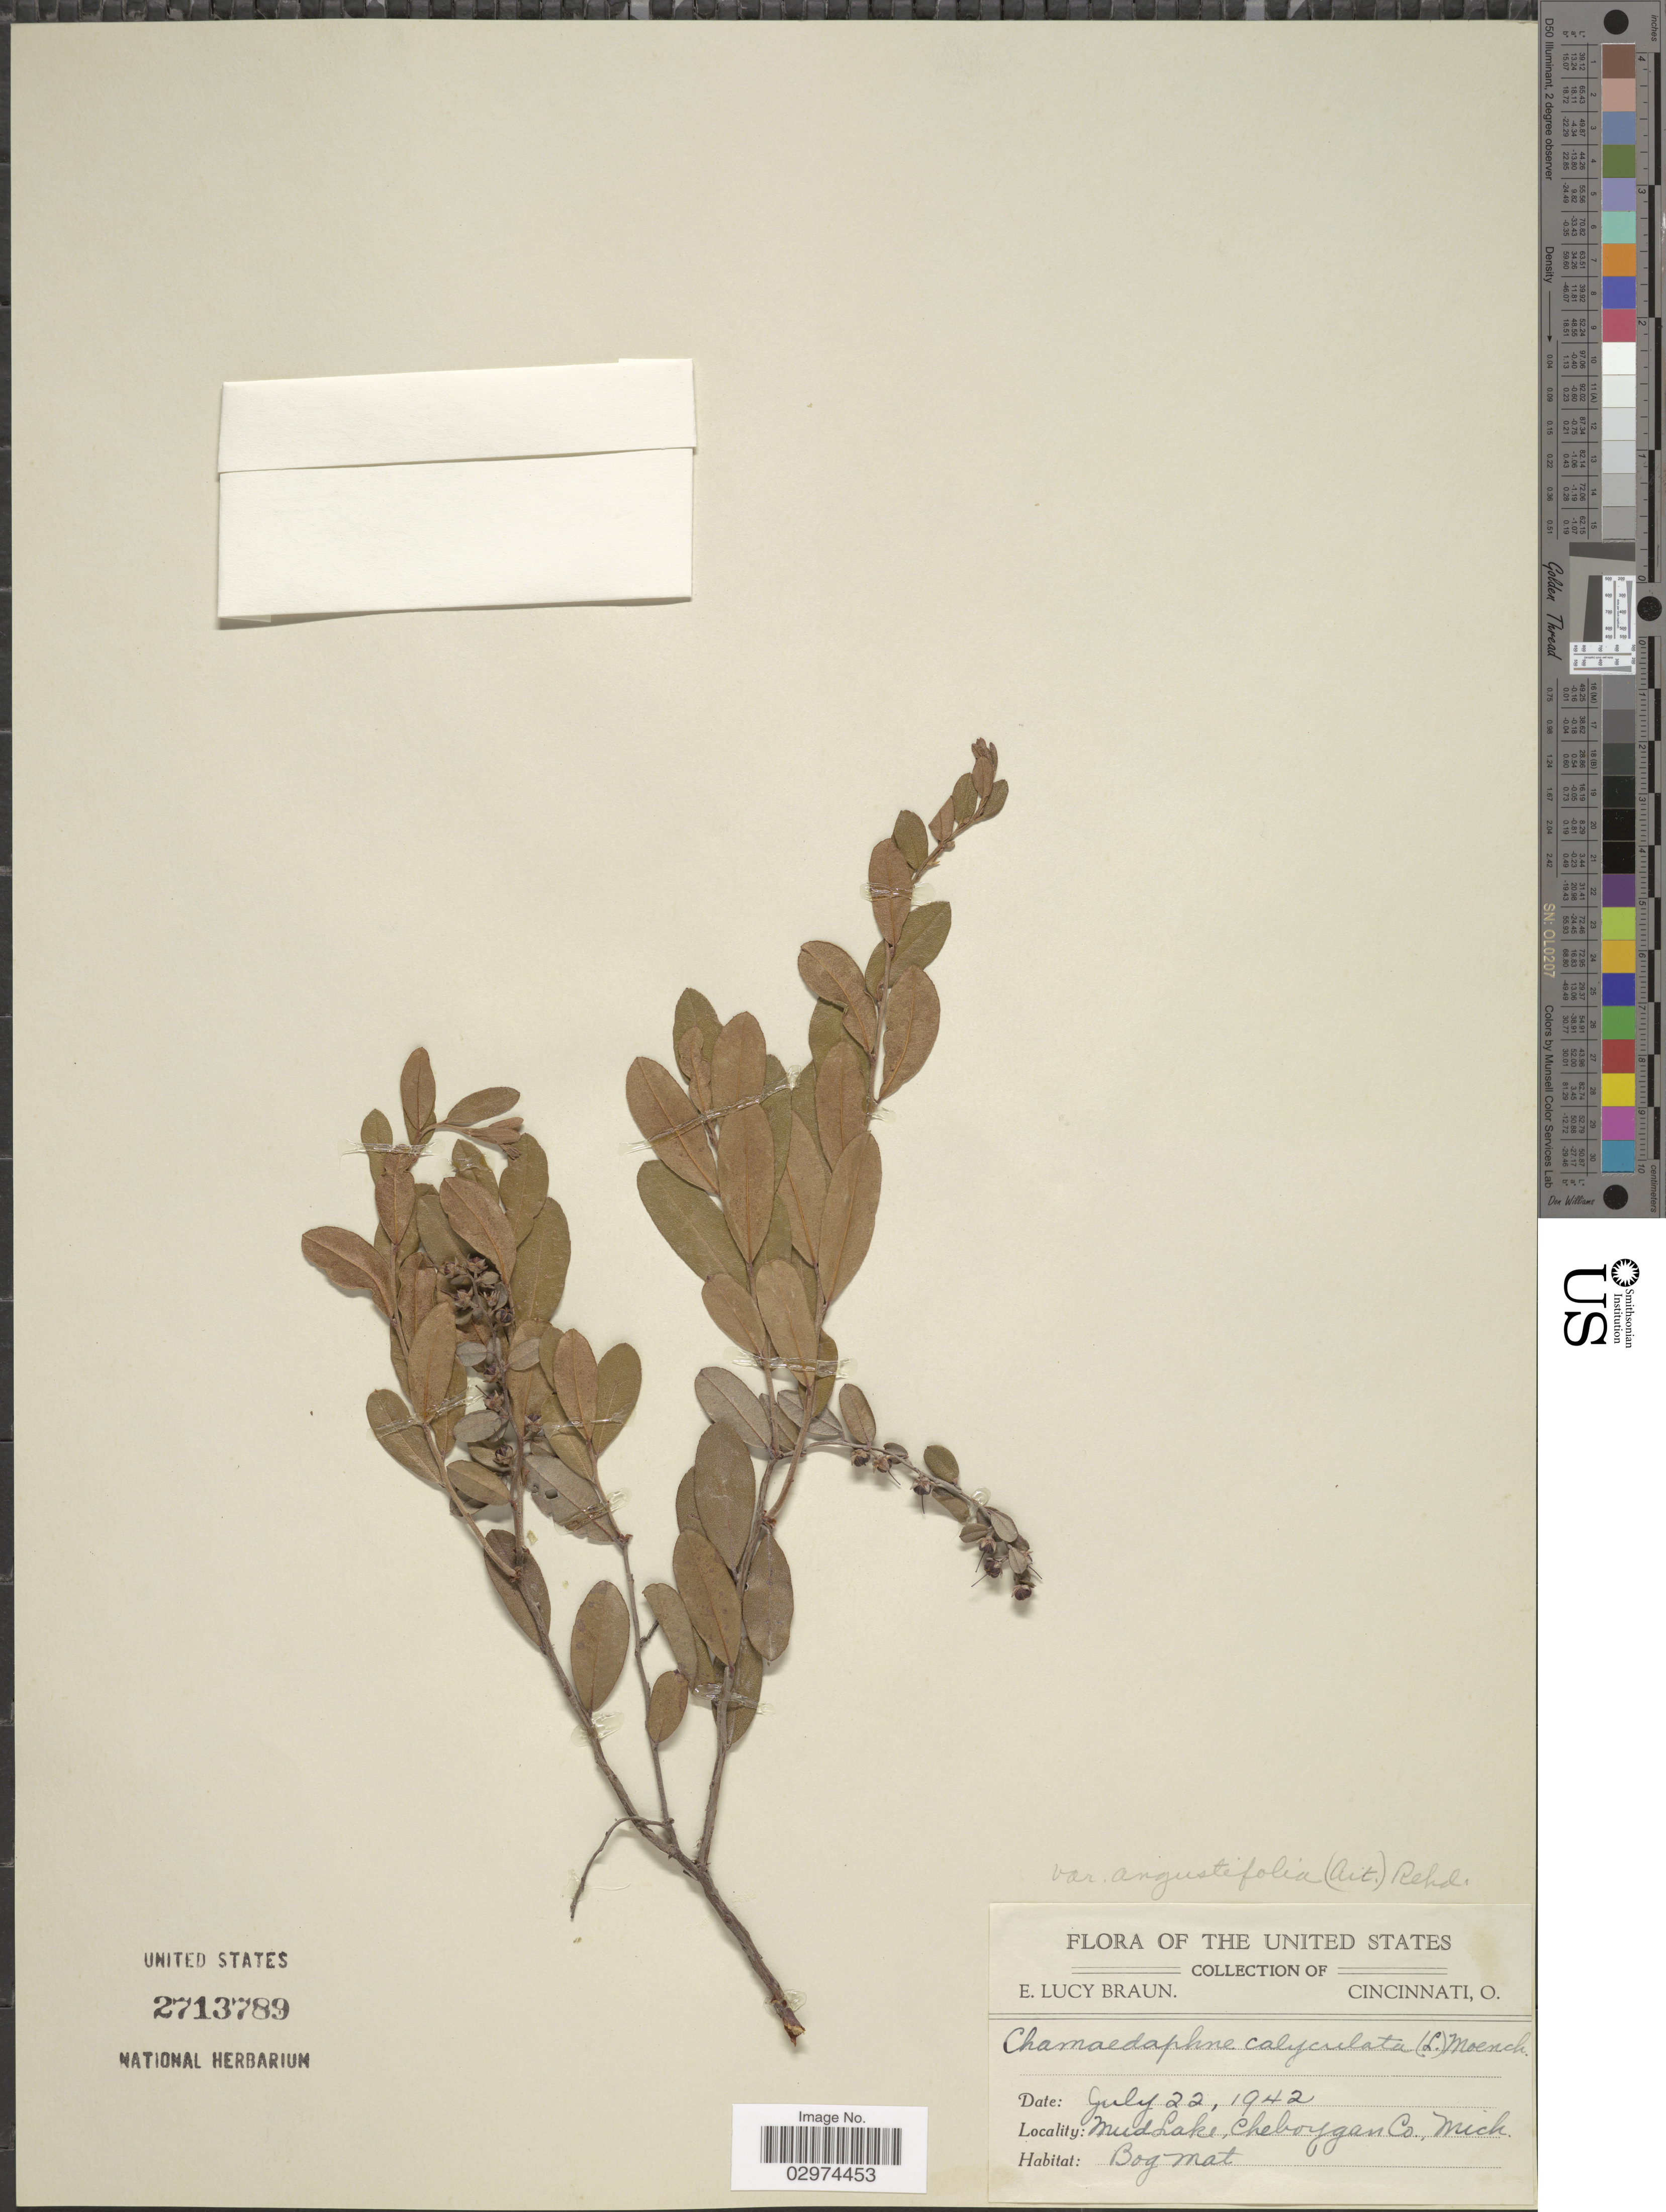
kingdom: Plantae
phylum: Tracheophyta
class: Magnoliopsida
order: Ericales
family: Ericaceae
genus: Chamaedaphne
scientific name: Chamaedaphne calyculata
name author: (L.) Moench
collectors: E. L. Braun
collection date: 1942-07-22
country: United States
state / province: Michigan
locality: Mud Lake, Cheboygan Co.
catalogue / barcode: US 2713789